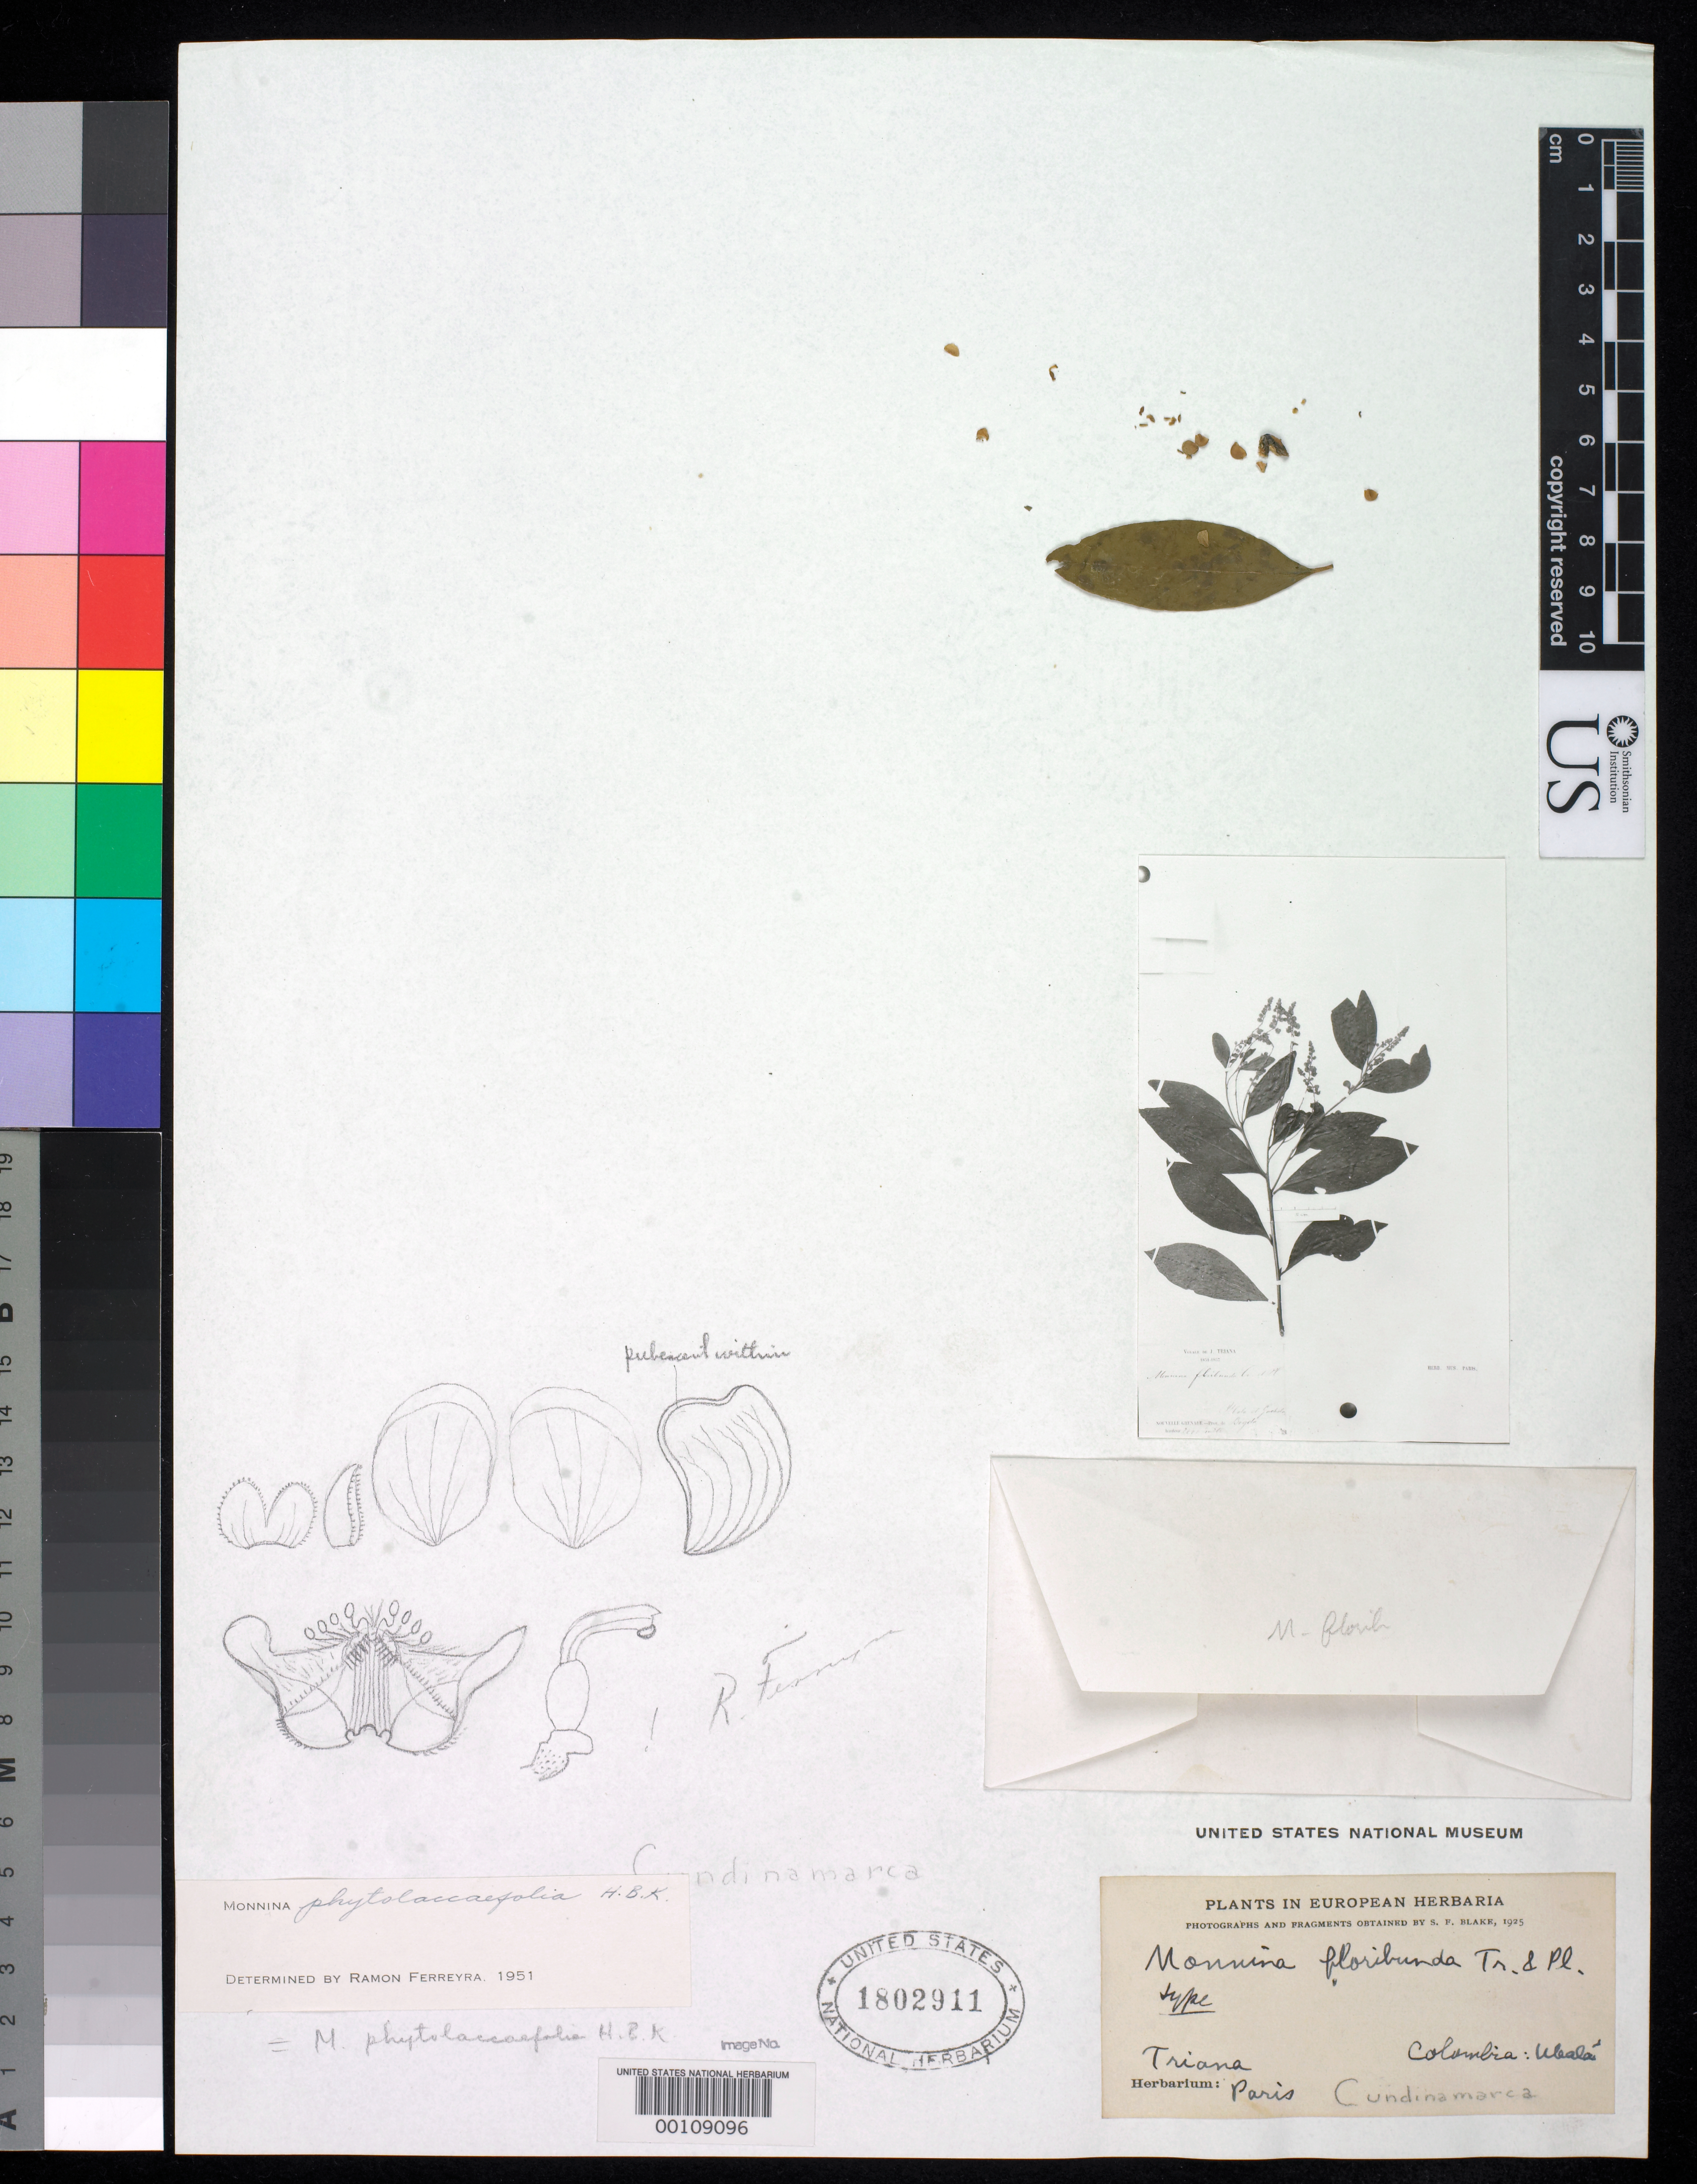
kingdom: Plantae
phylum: Tracheophyta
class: Magnoliopsida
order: Fabales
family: Polygalaceae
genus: Monnina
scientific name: Monnina floribunda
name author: Triana & Planch.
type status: Type Material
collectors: J. J. Triana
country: Colombia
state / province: Cundinamarca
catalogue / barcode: US 1802911